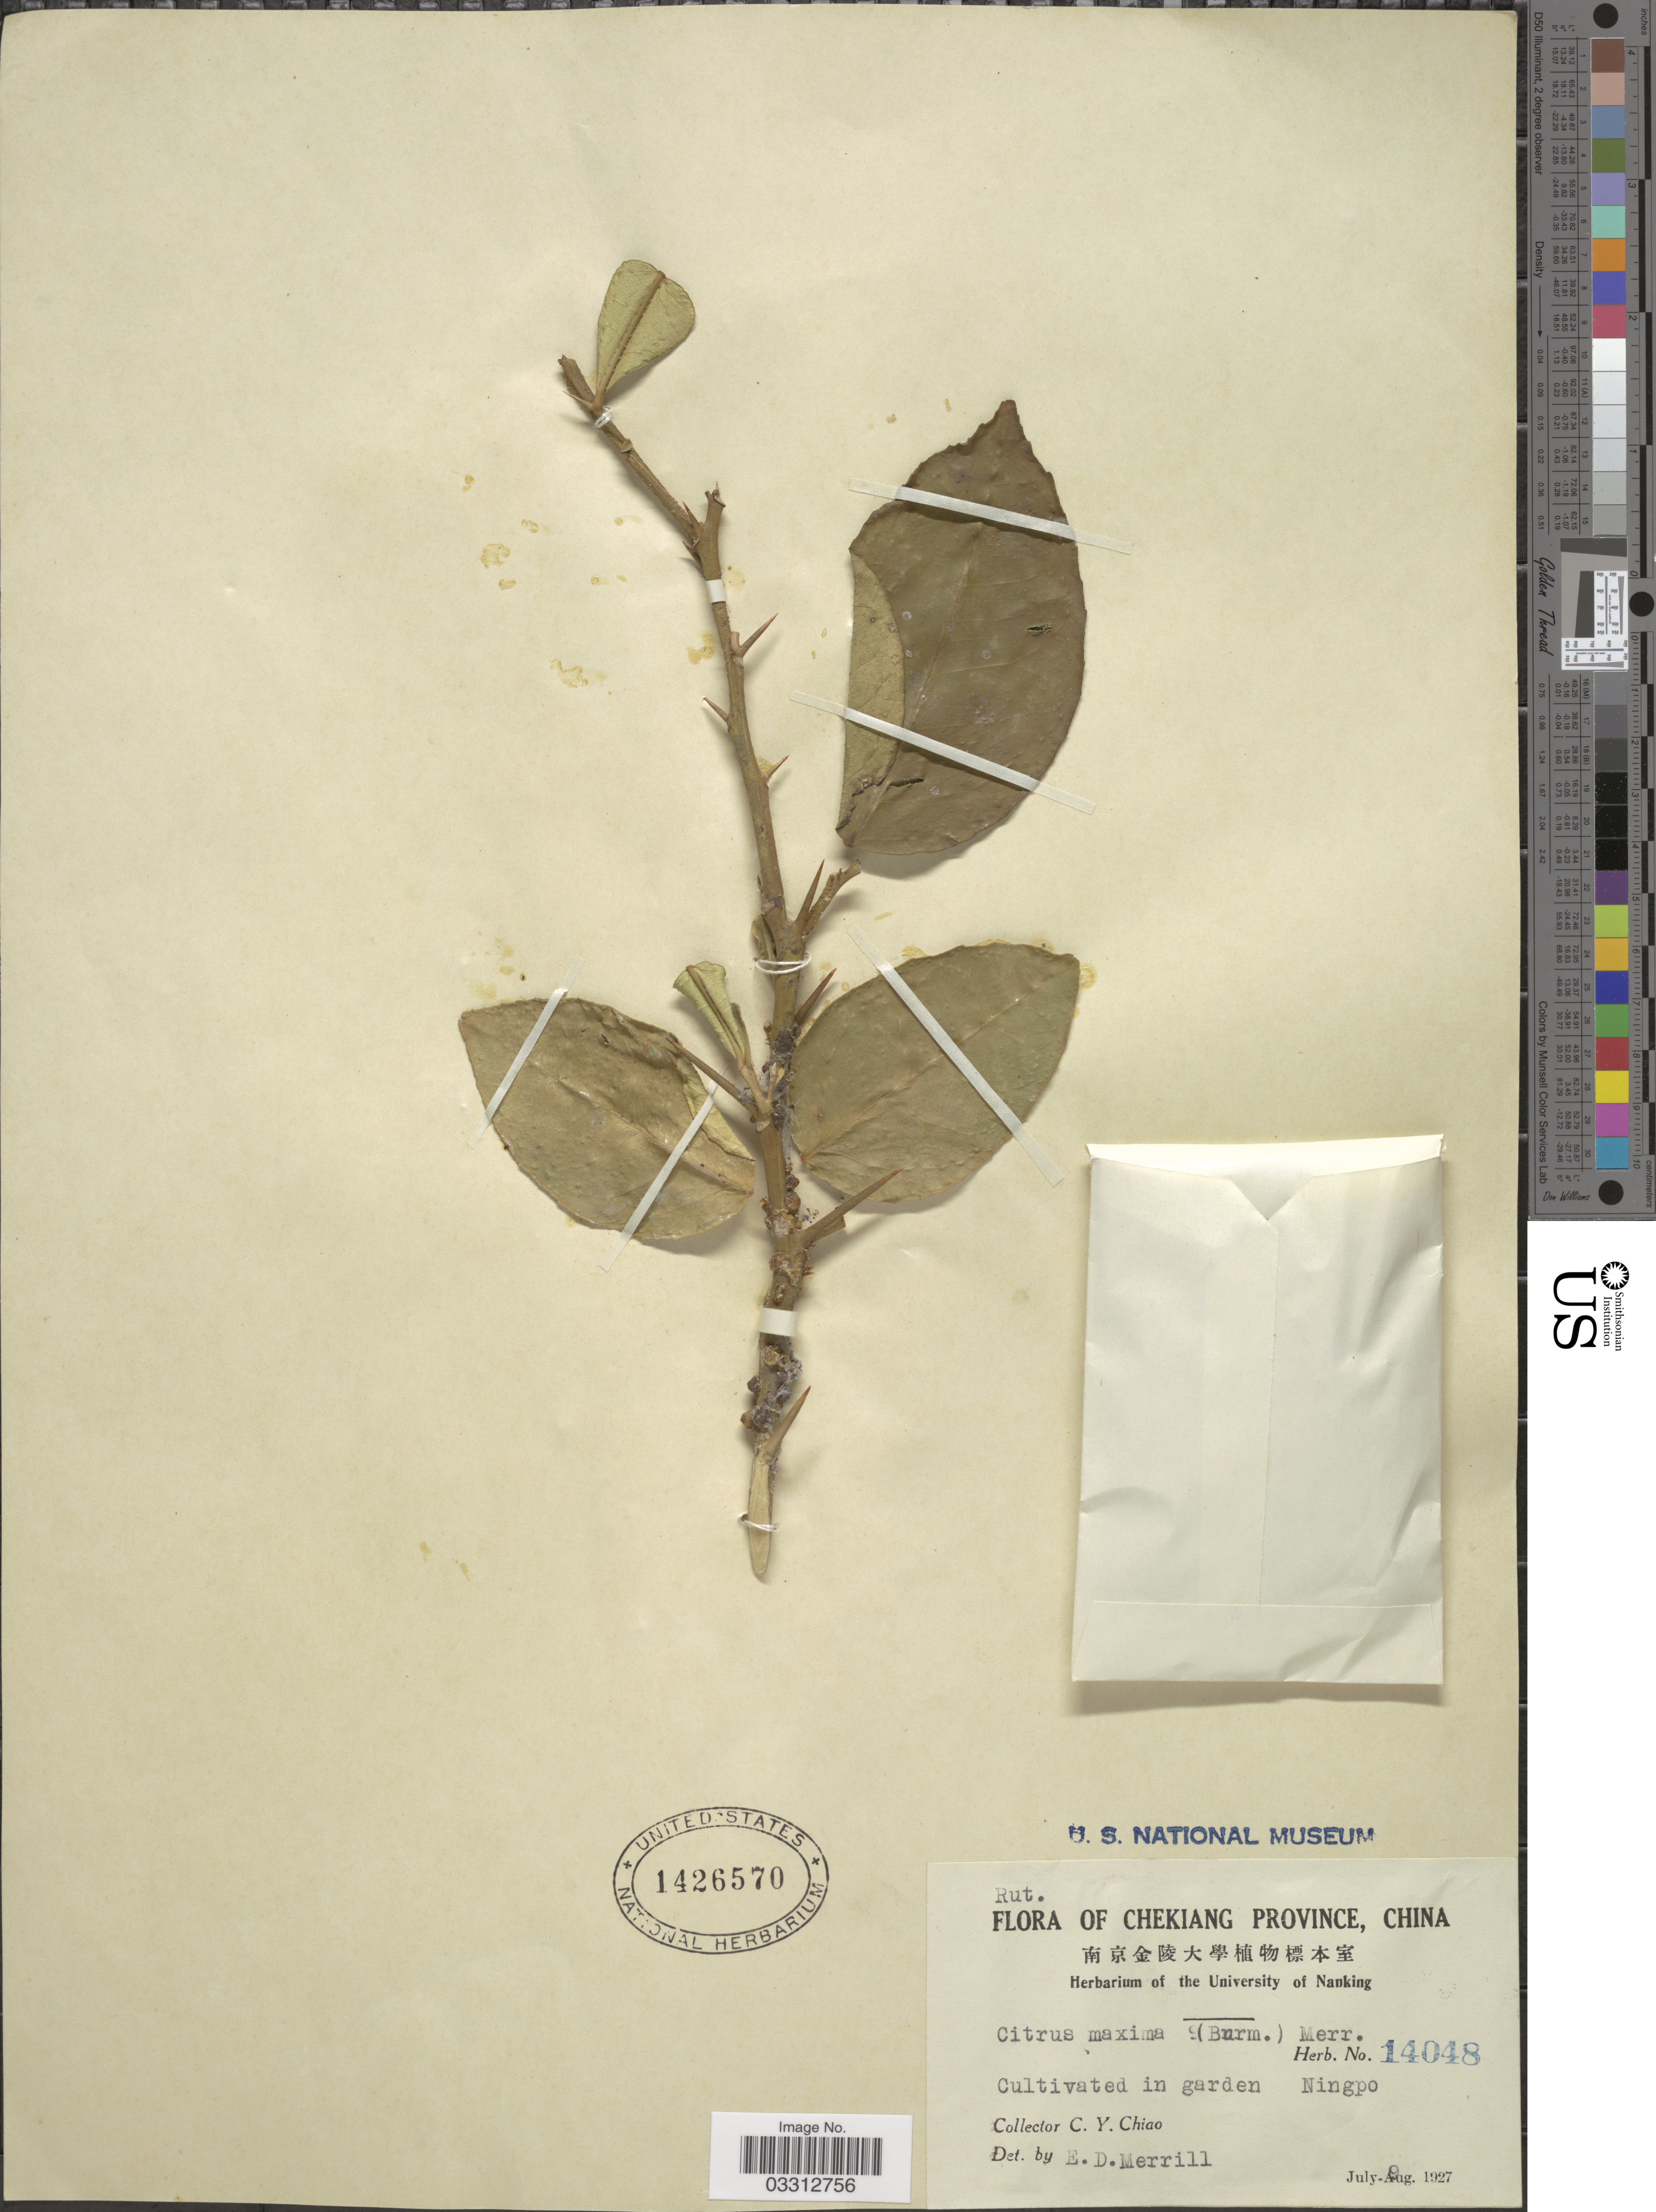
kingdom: Plantae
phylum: Tracheophyta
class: Magnoliopsida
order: Sapindales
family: Rutaceae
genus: Citrus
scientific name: Citrus maxima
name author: (Burm.) Merr.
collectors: C. Y. Chiao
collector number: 14048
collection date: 1927-07-09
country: China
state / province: Zhejiang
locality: Cultivated in garden, Ningpo.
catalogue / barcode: US 1426570